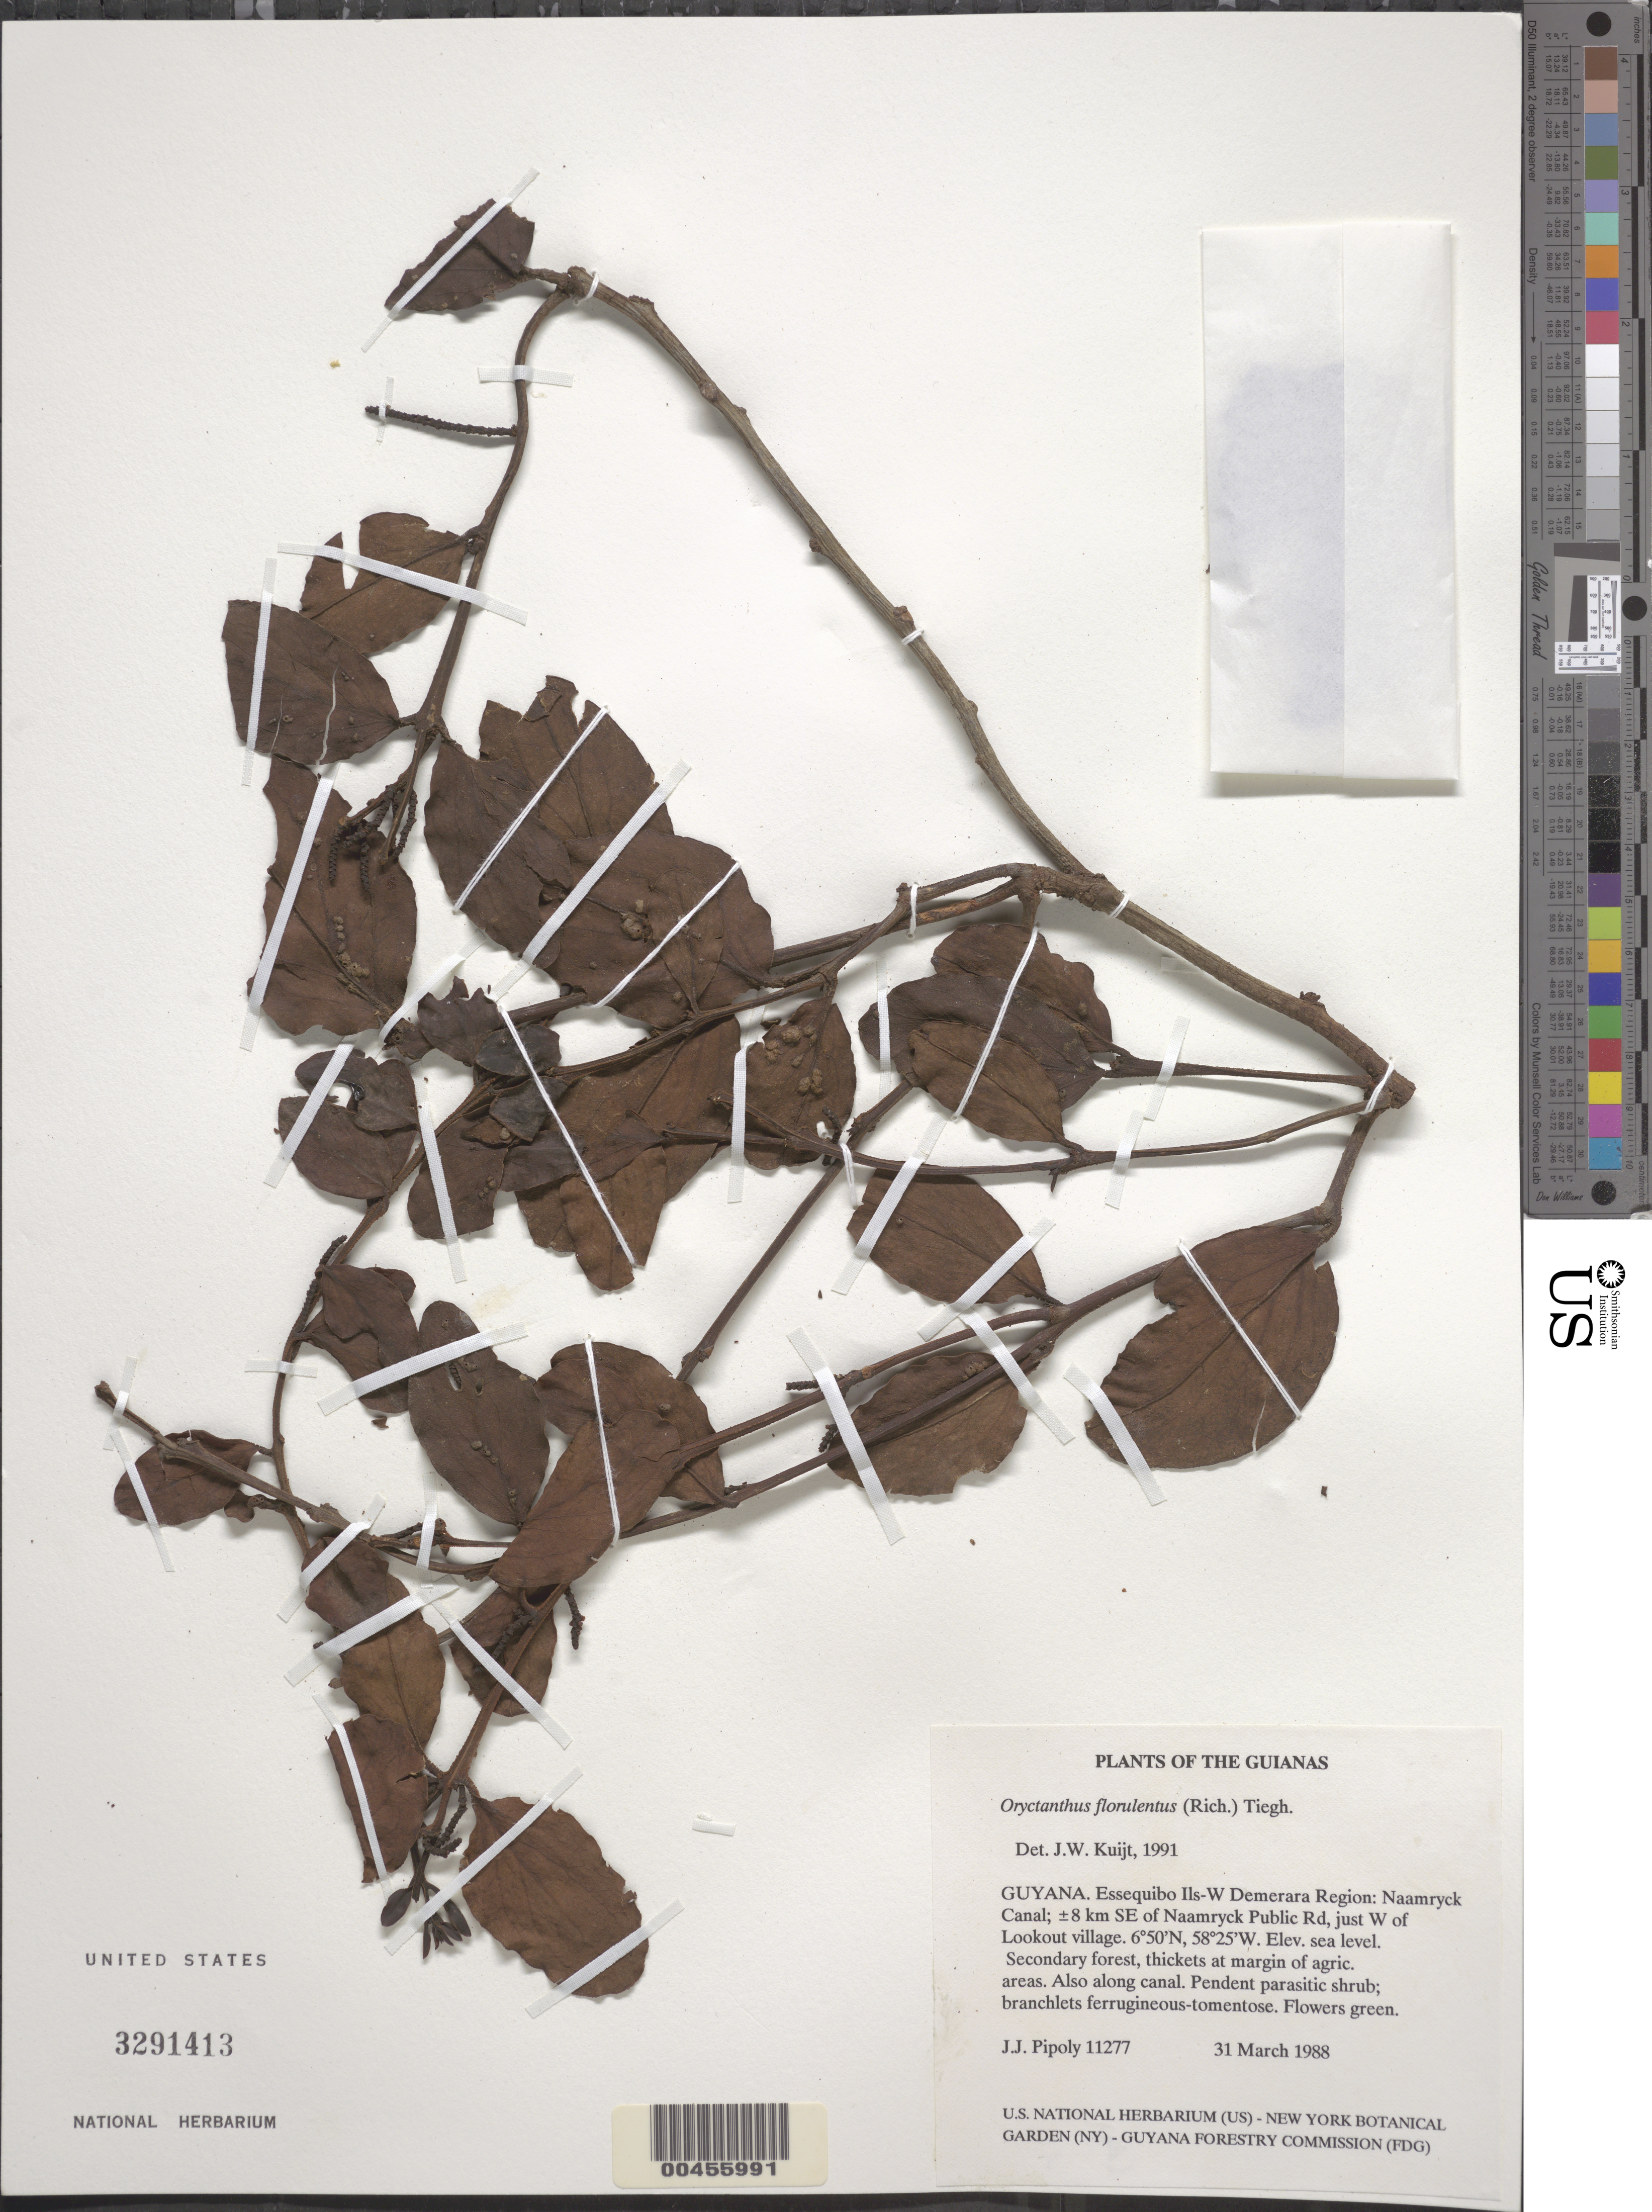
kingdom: Plantae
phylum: Tracheophyta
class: Magnoliopsida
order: Santalales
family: Loranthaceae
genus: Oryctanthus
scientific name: Oryctanthus florulentus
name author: (Rich.) Tiegh.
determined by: Kuijt, Job, (CANADA)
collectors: J. J. Pipoly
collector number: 11277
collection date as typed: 31 March 1987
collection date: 1987-03-31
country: Guyana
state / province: Essequibo Isl-W. Demerara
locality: Naamryck Canal; ±8 km SE of Naamryck Public Rd, just W of Lookout village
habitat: Secondary forest, thickets at margin of agric. areas. Also along canal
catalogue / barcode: US 3291413